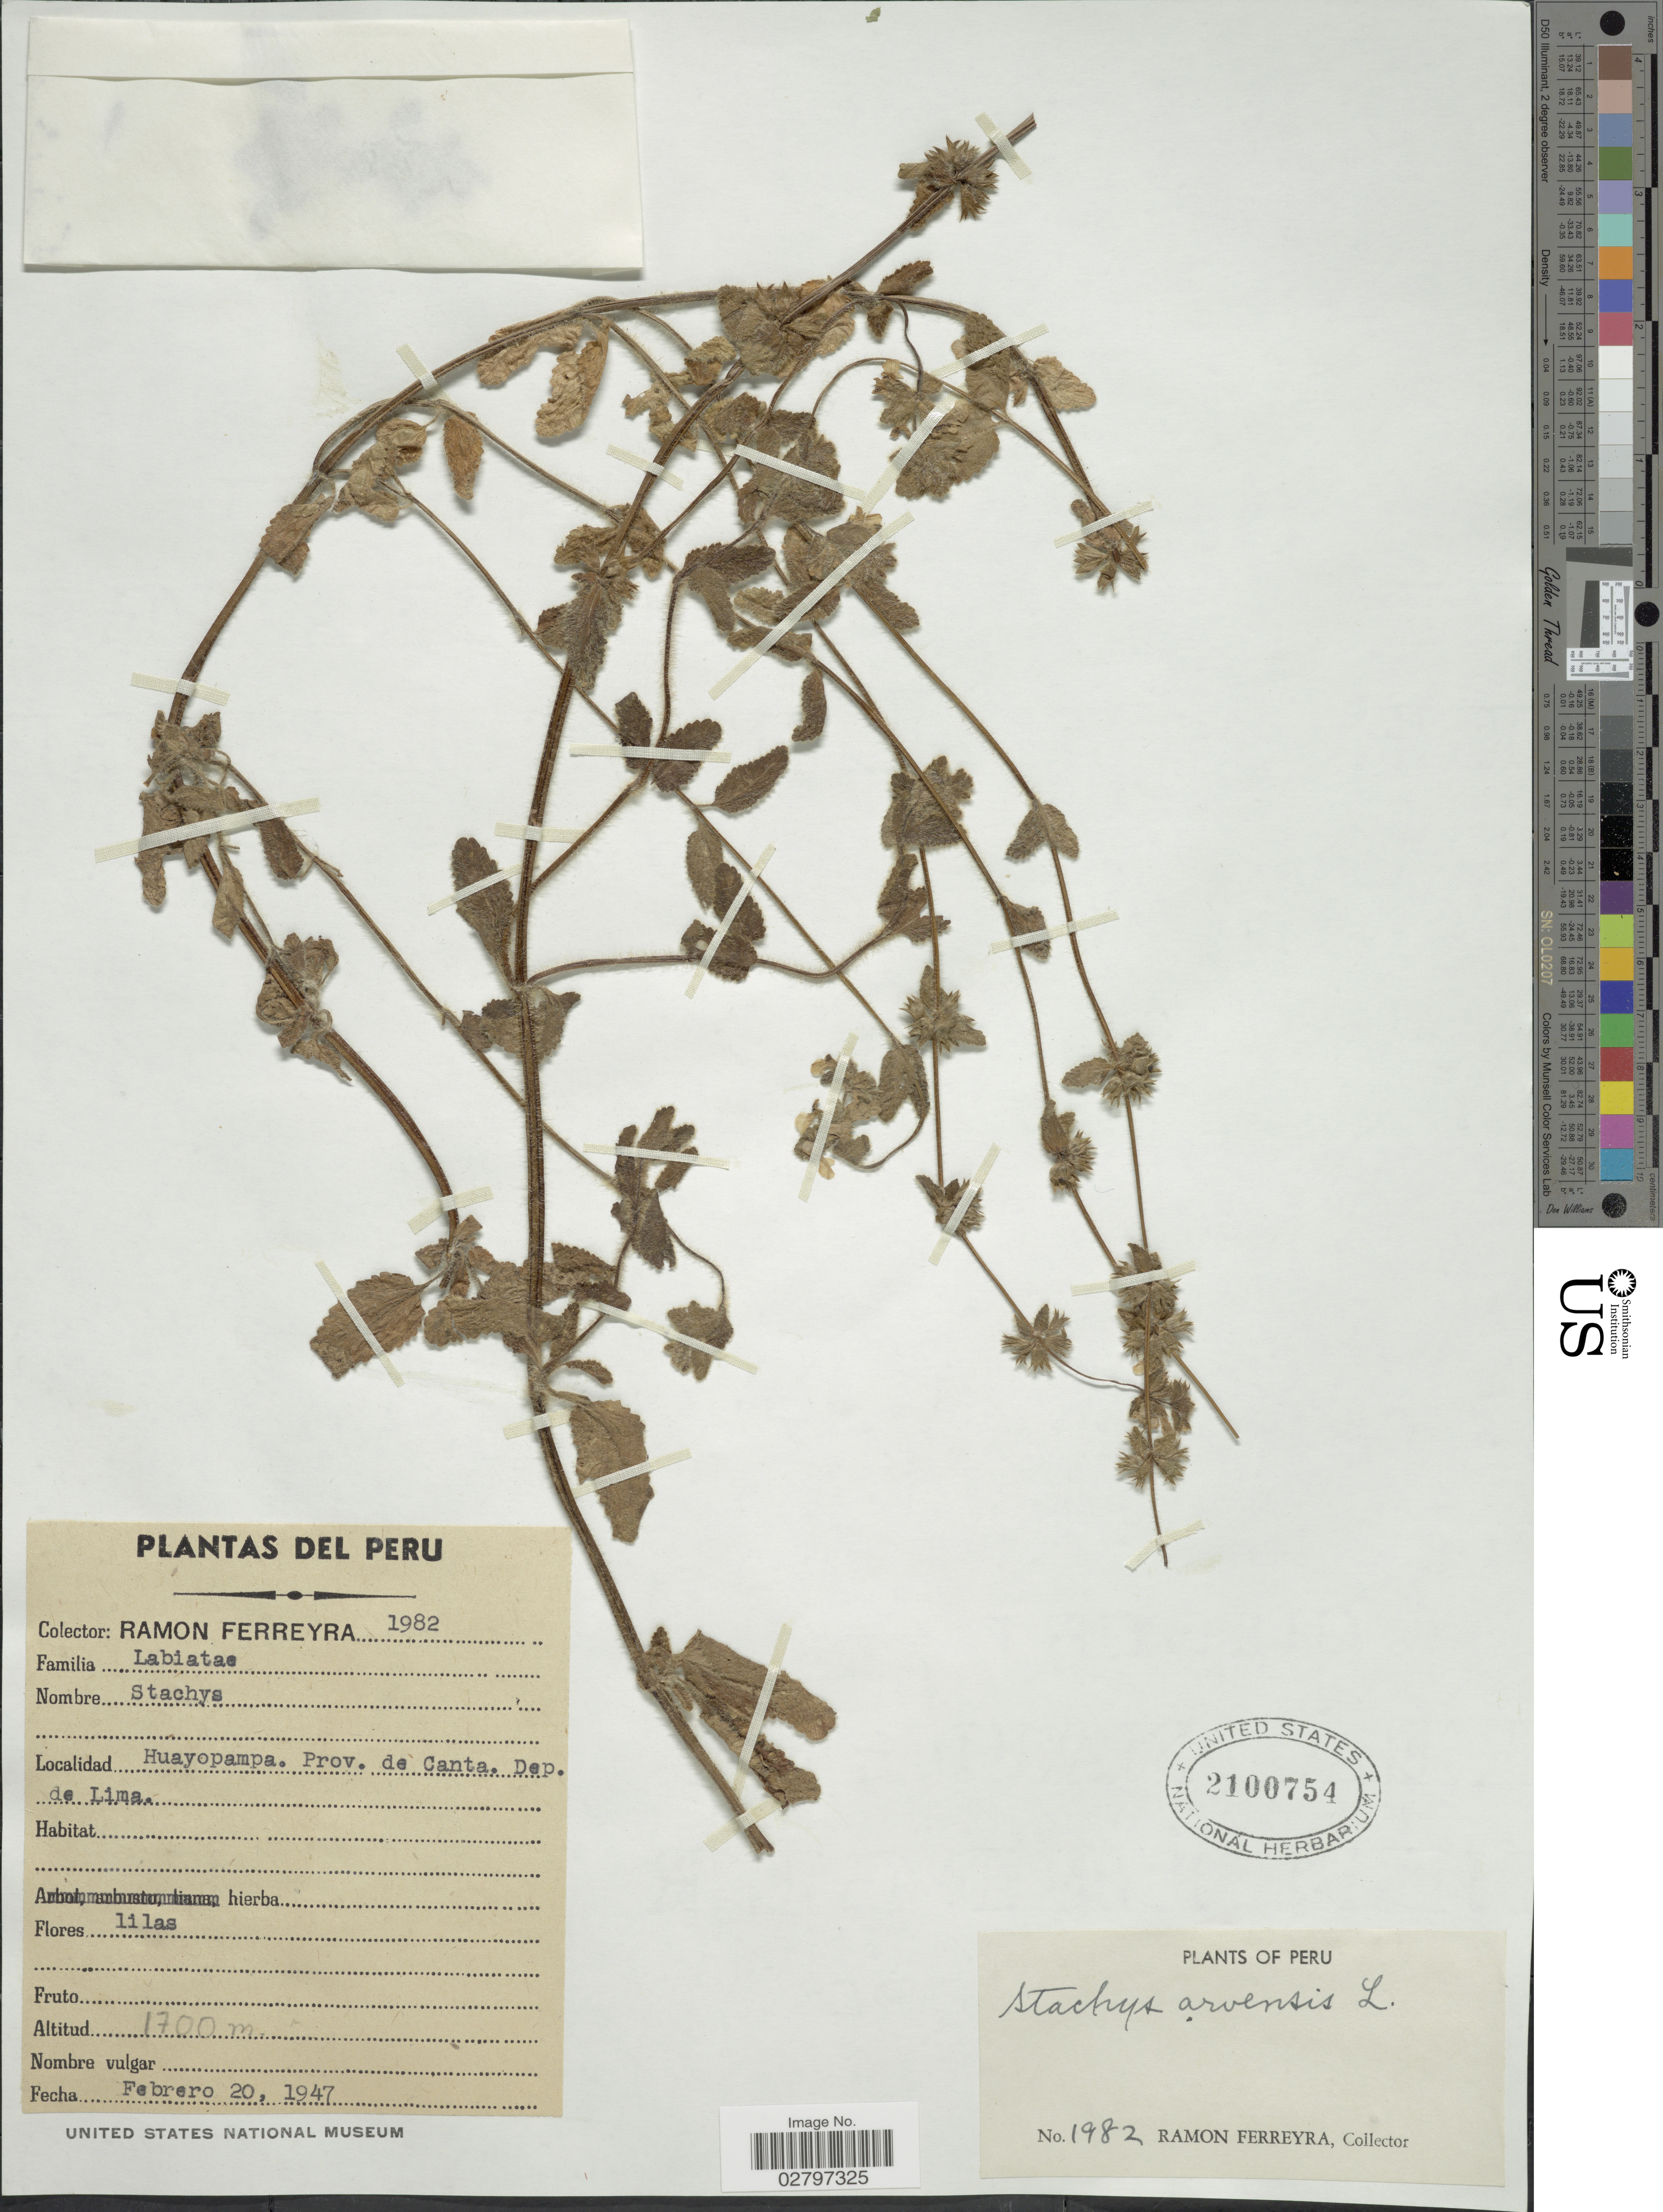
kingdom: Plantae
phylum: Tracheophyta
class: Magnoliopsida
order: Lamiales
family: Lamiaceae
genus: Stachys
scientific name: Stachys arvensis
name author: (L.) L.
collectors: R. A. Ferreyra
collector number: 1982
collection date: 1947-02-20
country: Peru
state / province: Lima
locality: Huayopampa, Prov. de Canta, Dep. de Lima.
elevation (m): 1700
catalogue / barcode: US 2100754